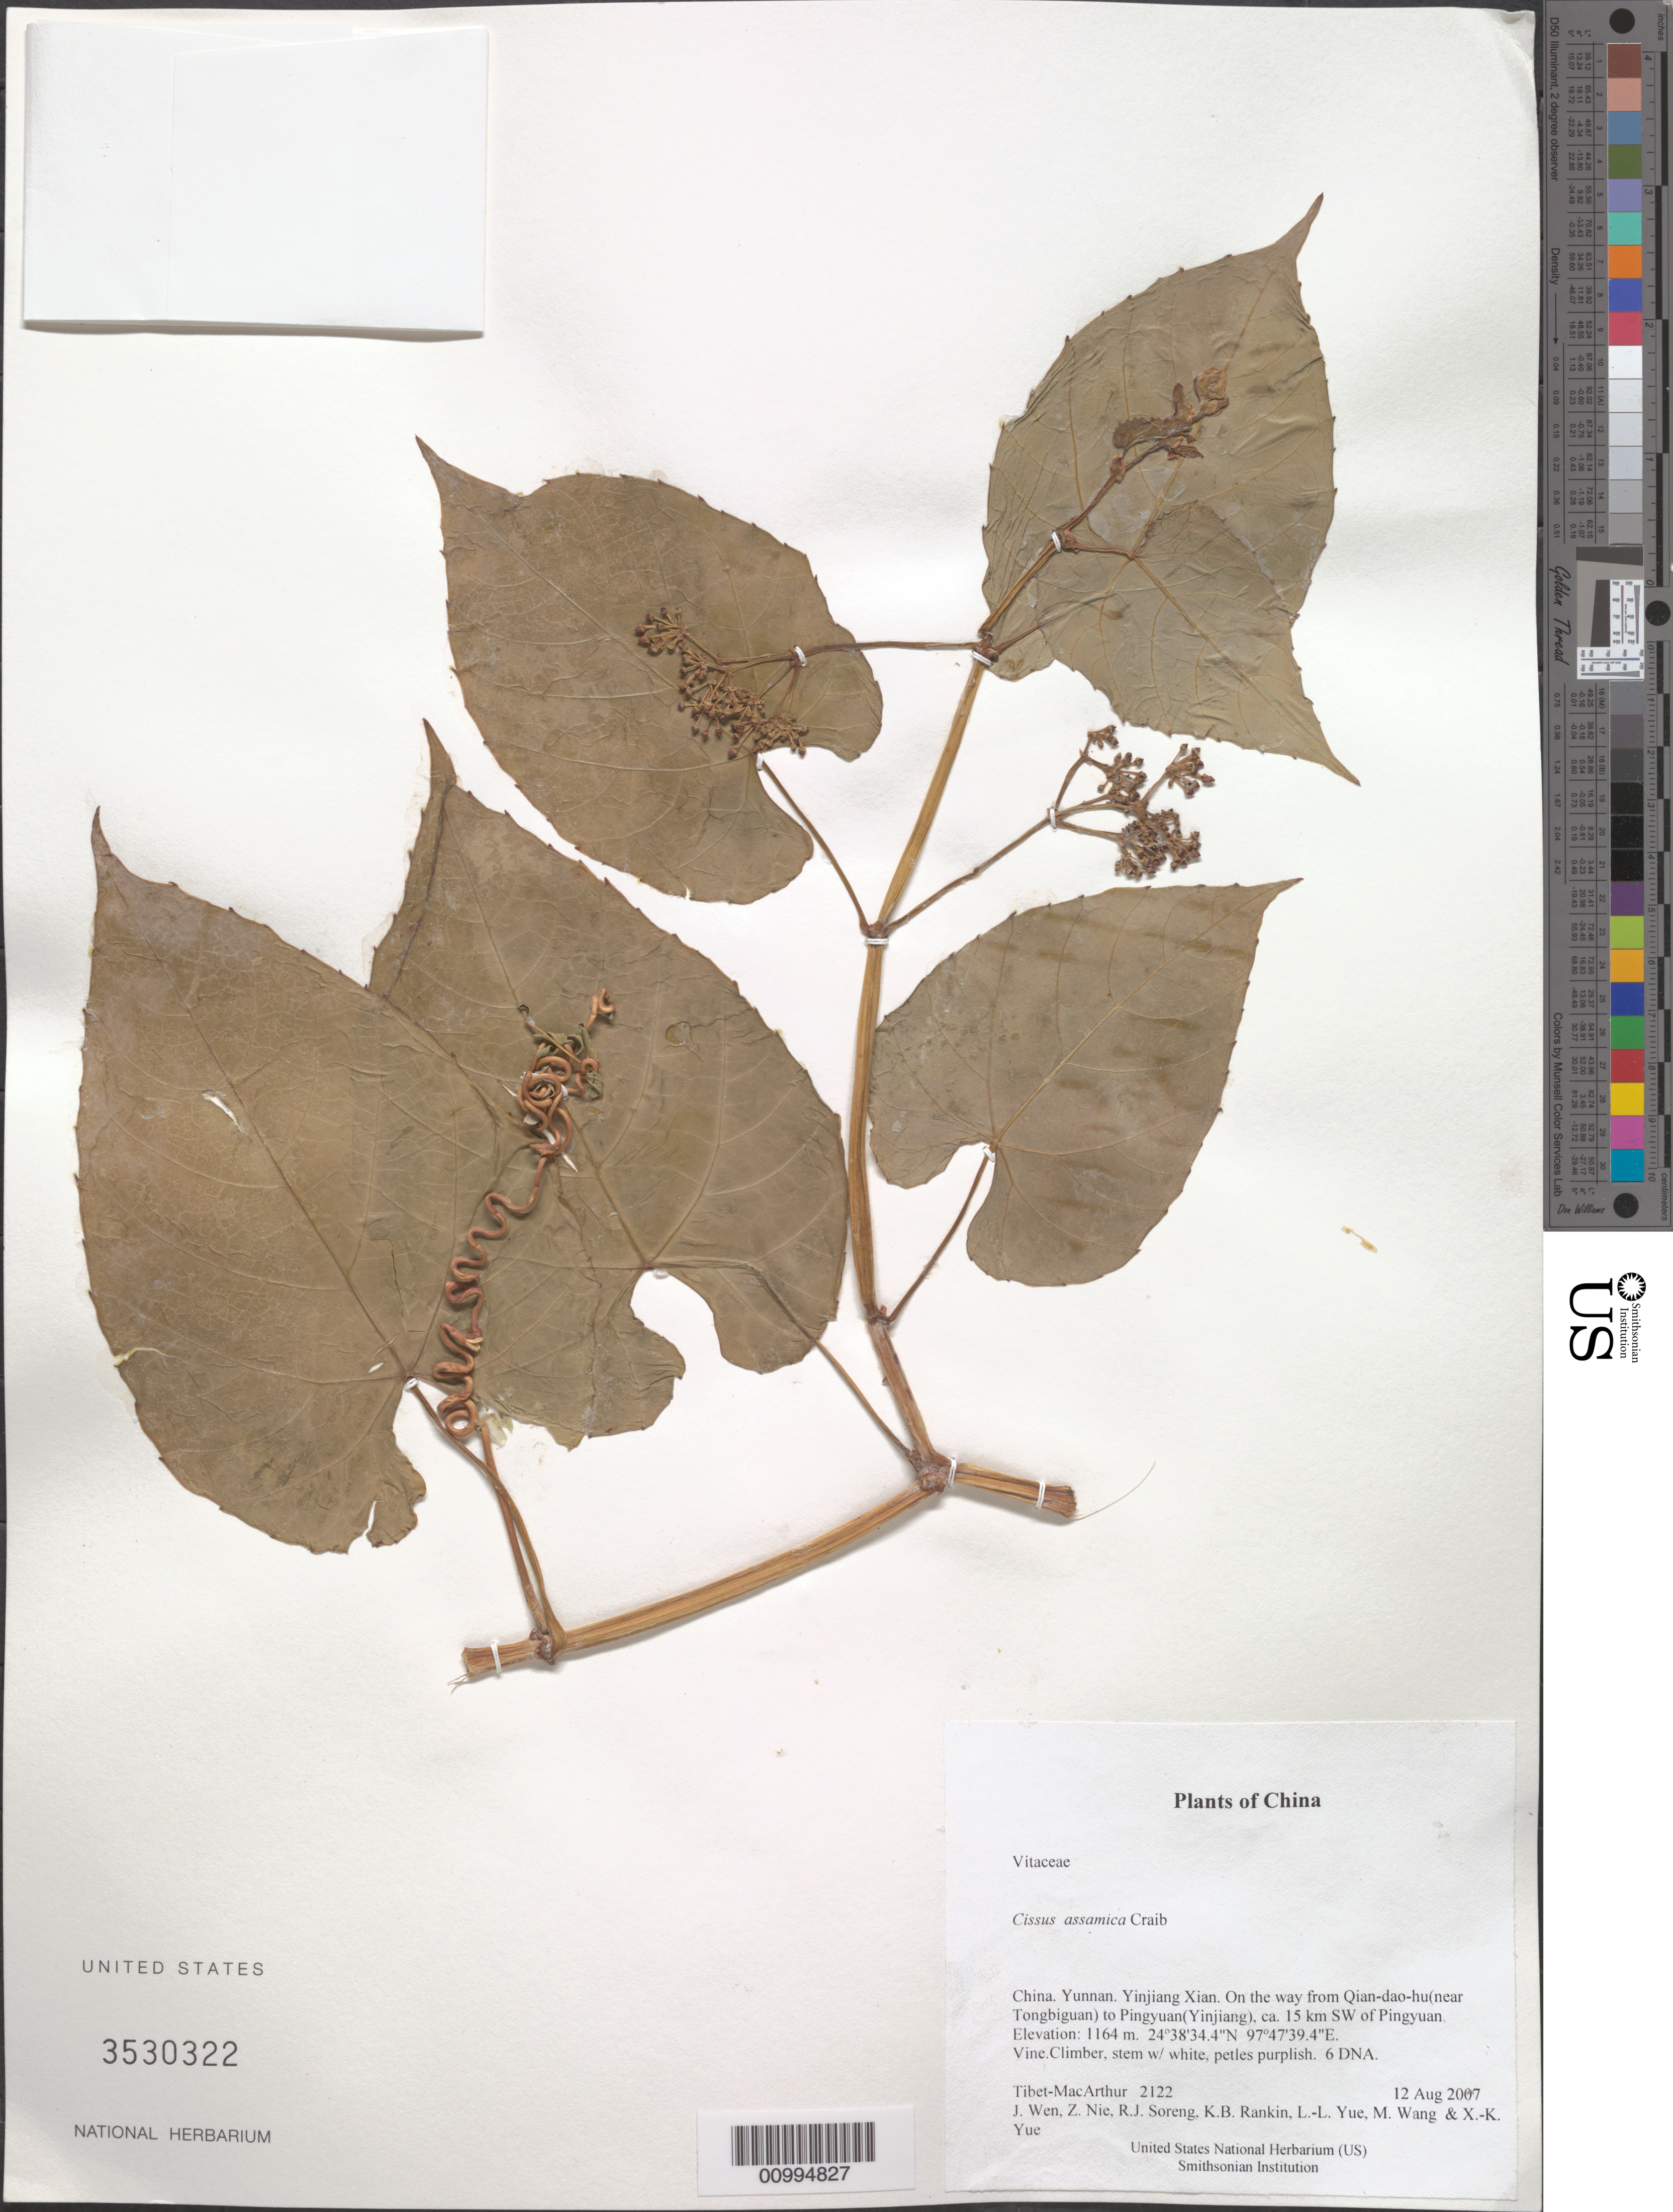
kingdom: Plantae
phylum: Tracheophyta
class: Magnoliopsida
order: Vitales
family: Vitaceae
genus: Cissus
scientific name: Cissus assamica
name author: (M.A. Lawson) Craib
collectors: Tibet-MacArthur, J. Wen, Z. Nie, R. J. Soreng, K. Rankin, L. Yue, M. Wang & X. Yue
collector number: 2122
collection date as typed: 12 Aug 2007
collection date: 2007-08-12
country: China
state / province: Yunnan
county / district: Yinjiang Xian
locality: On the way from Qian-dao-hu(near Tongbiguan) to Pingyuan(Yinjiang), ca. 15 km SW of Pingyuan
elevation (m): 1164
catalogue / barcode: US 3530322